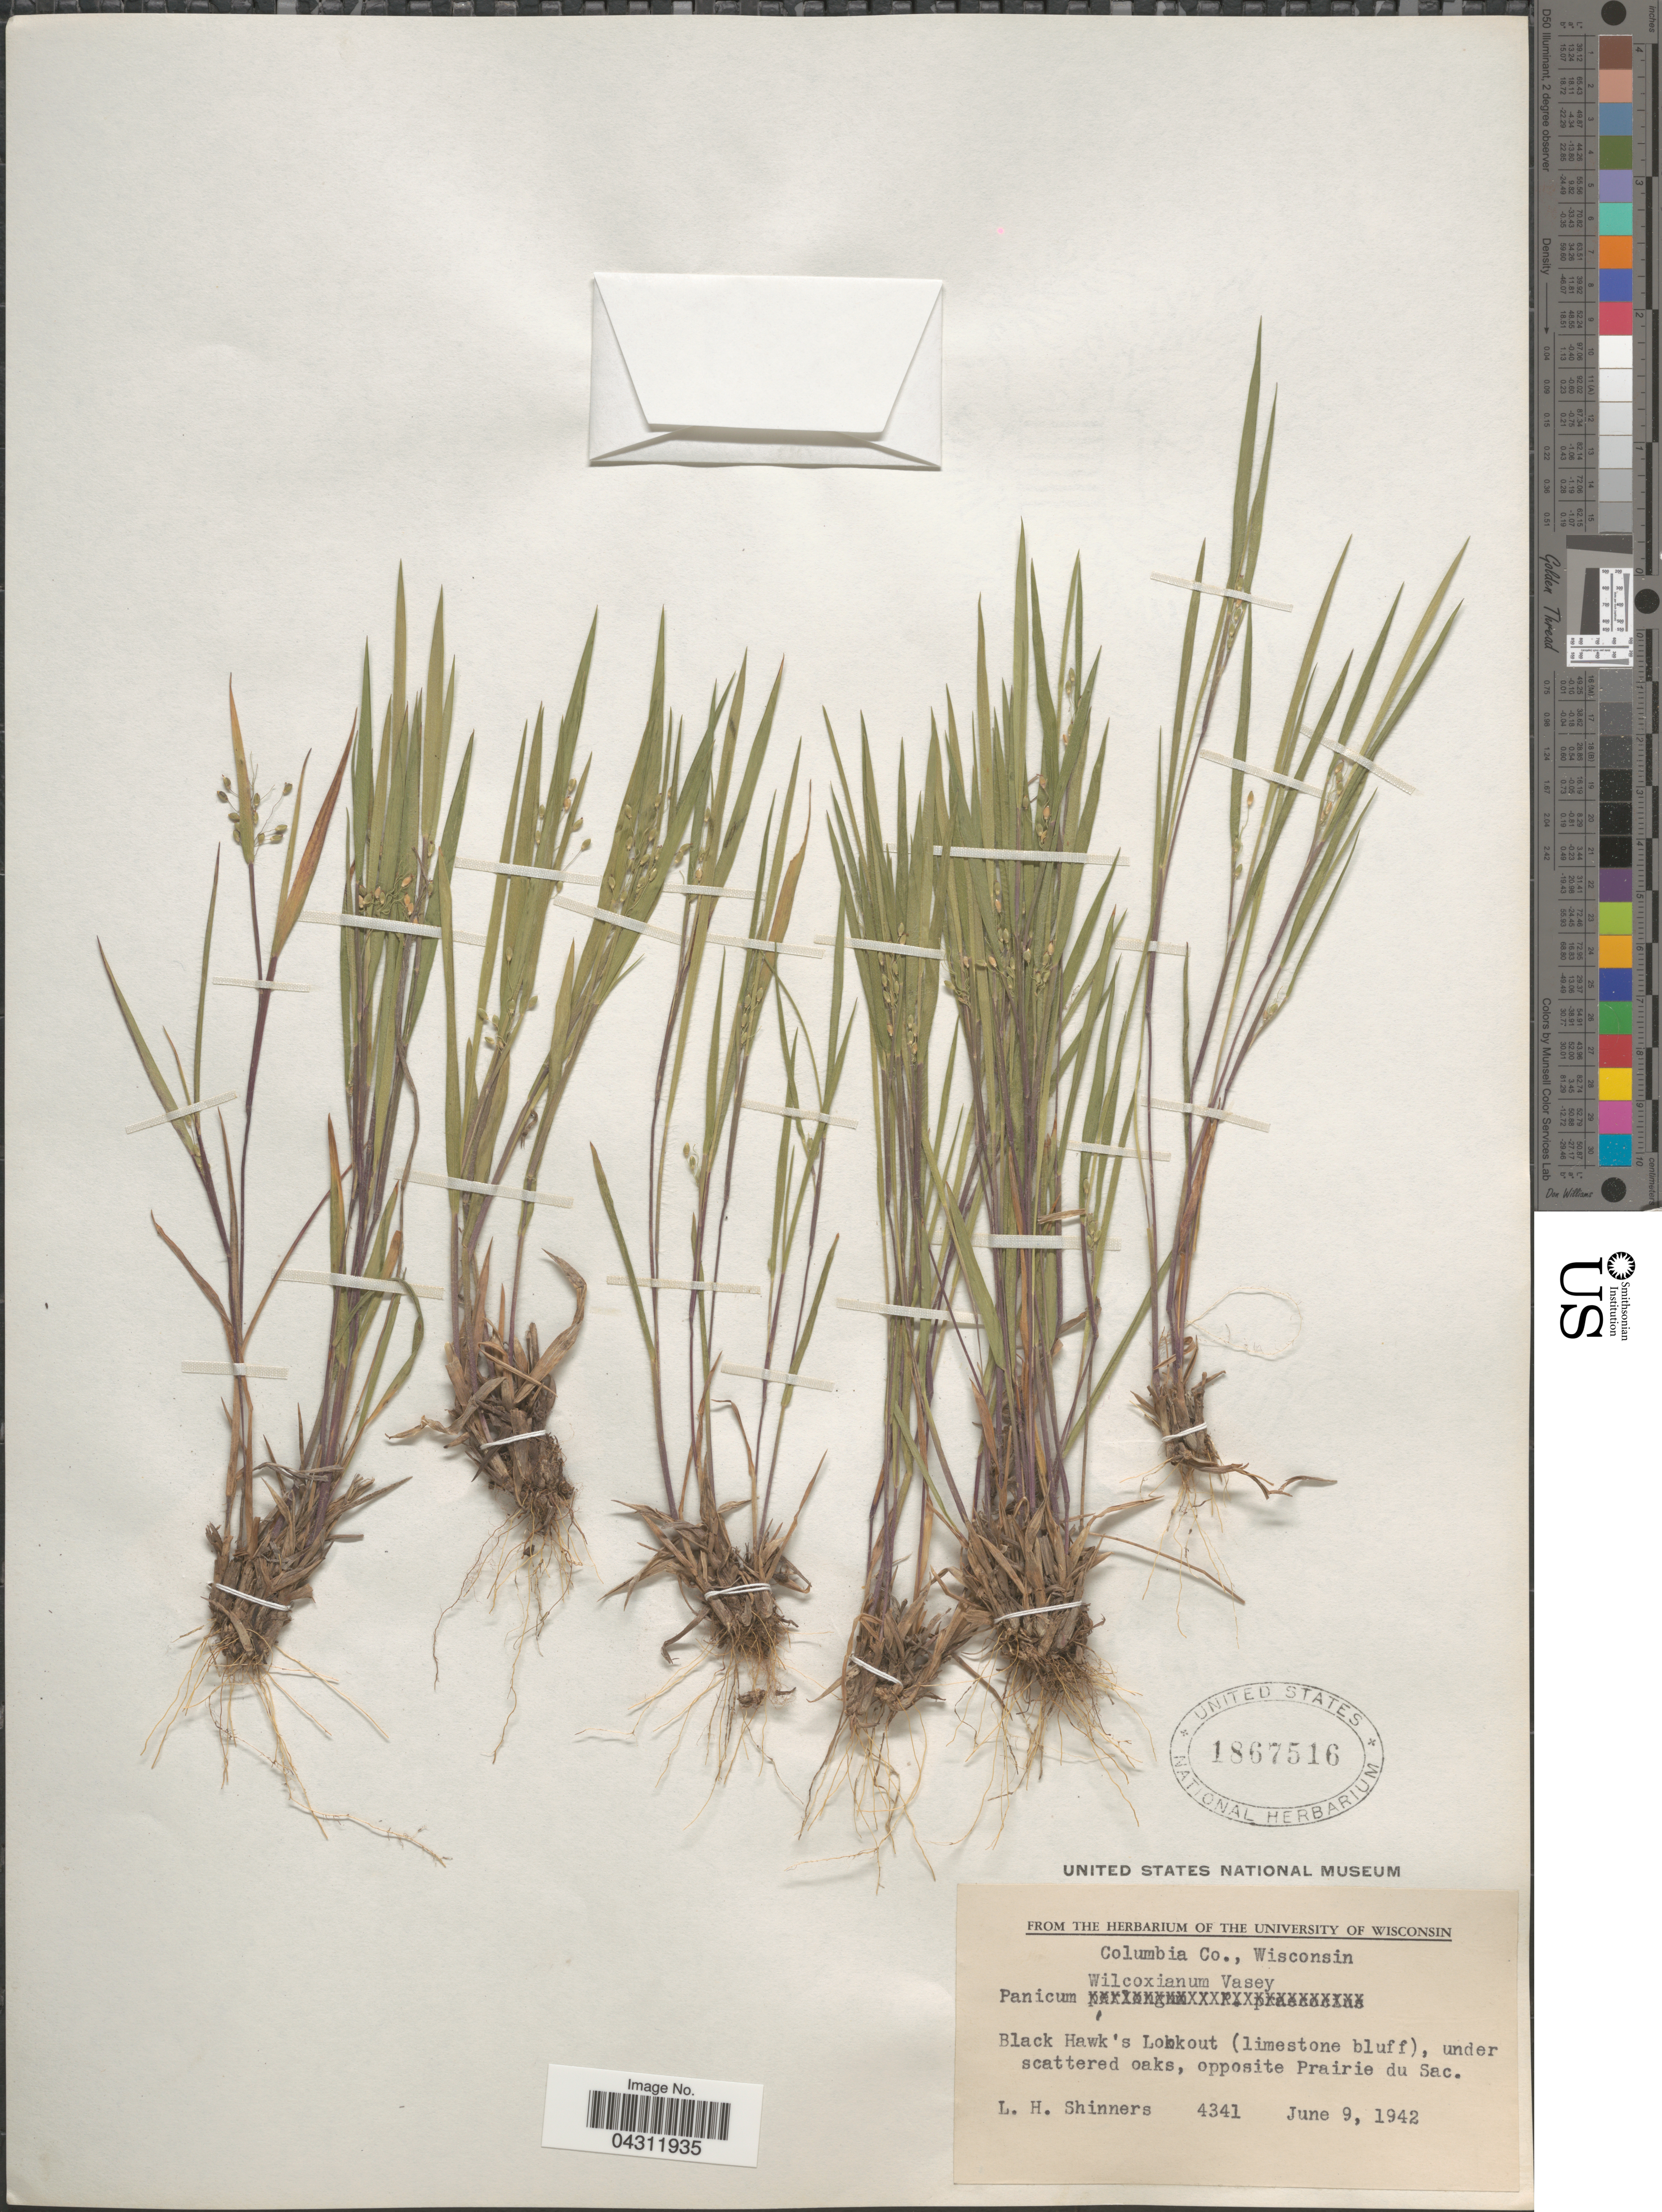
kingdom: Plantae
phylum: Tracheophyta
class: Liliopsida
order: Poales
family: Poaceae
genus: Dichanthelium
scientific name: Dichanthelium wilcoxianum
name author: Freckmann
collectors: L. H. Shinners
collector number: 4341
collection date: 1942-06-09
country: United States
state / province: Wisconsin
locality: Columbia Co. Black hawk's Lookout (limestone bluff), under scattered oaks, opposite Prairie du Sac.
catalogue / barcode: US 1867516